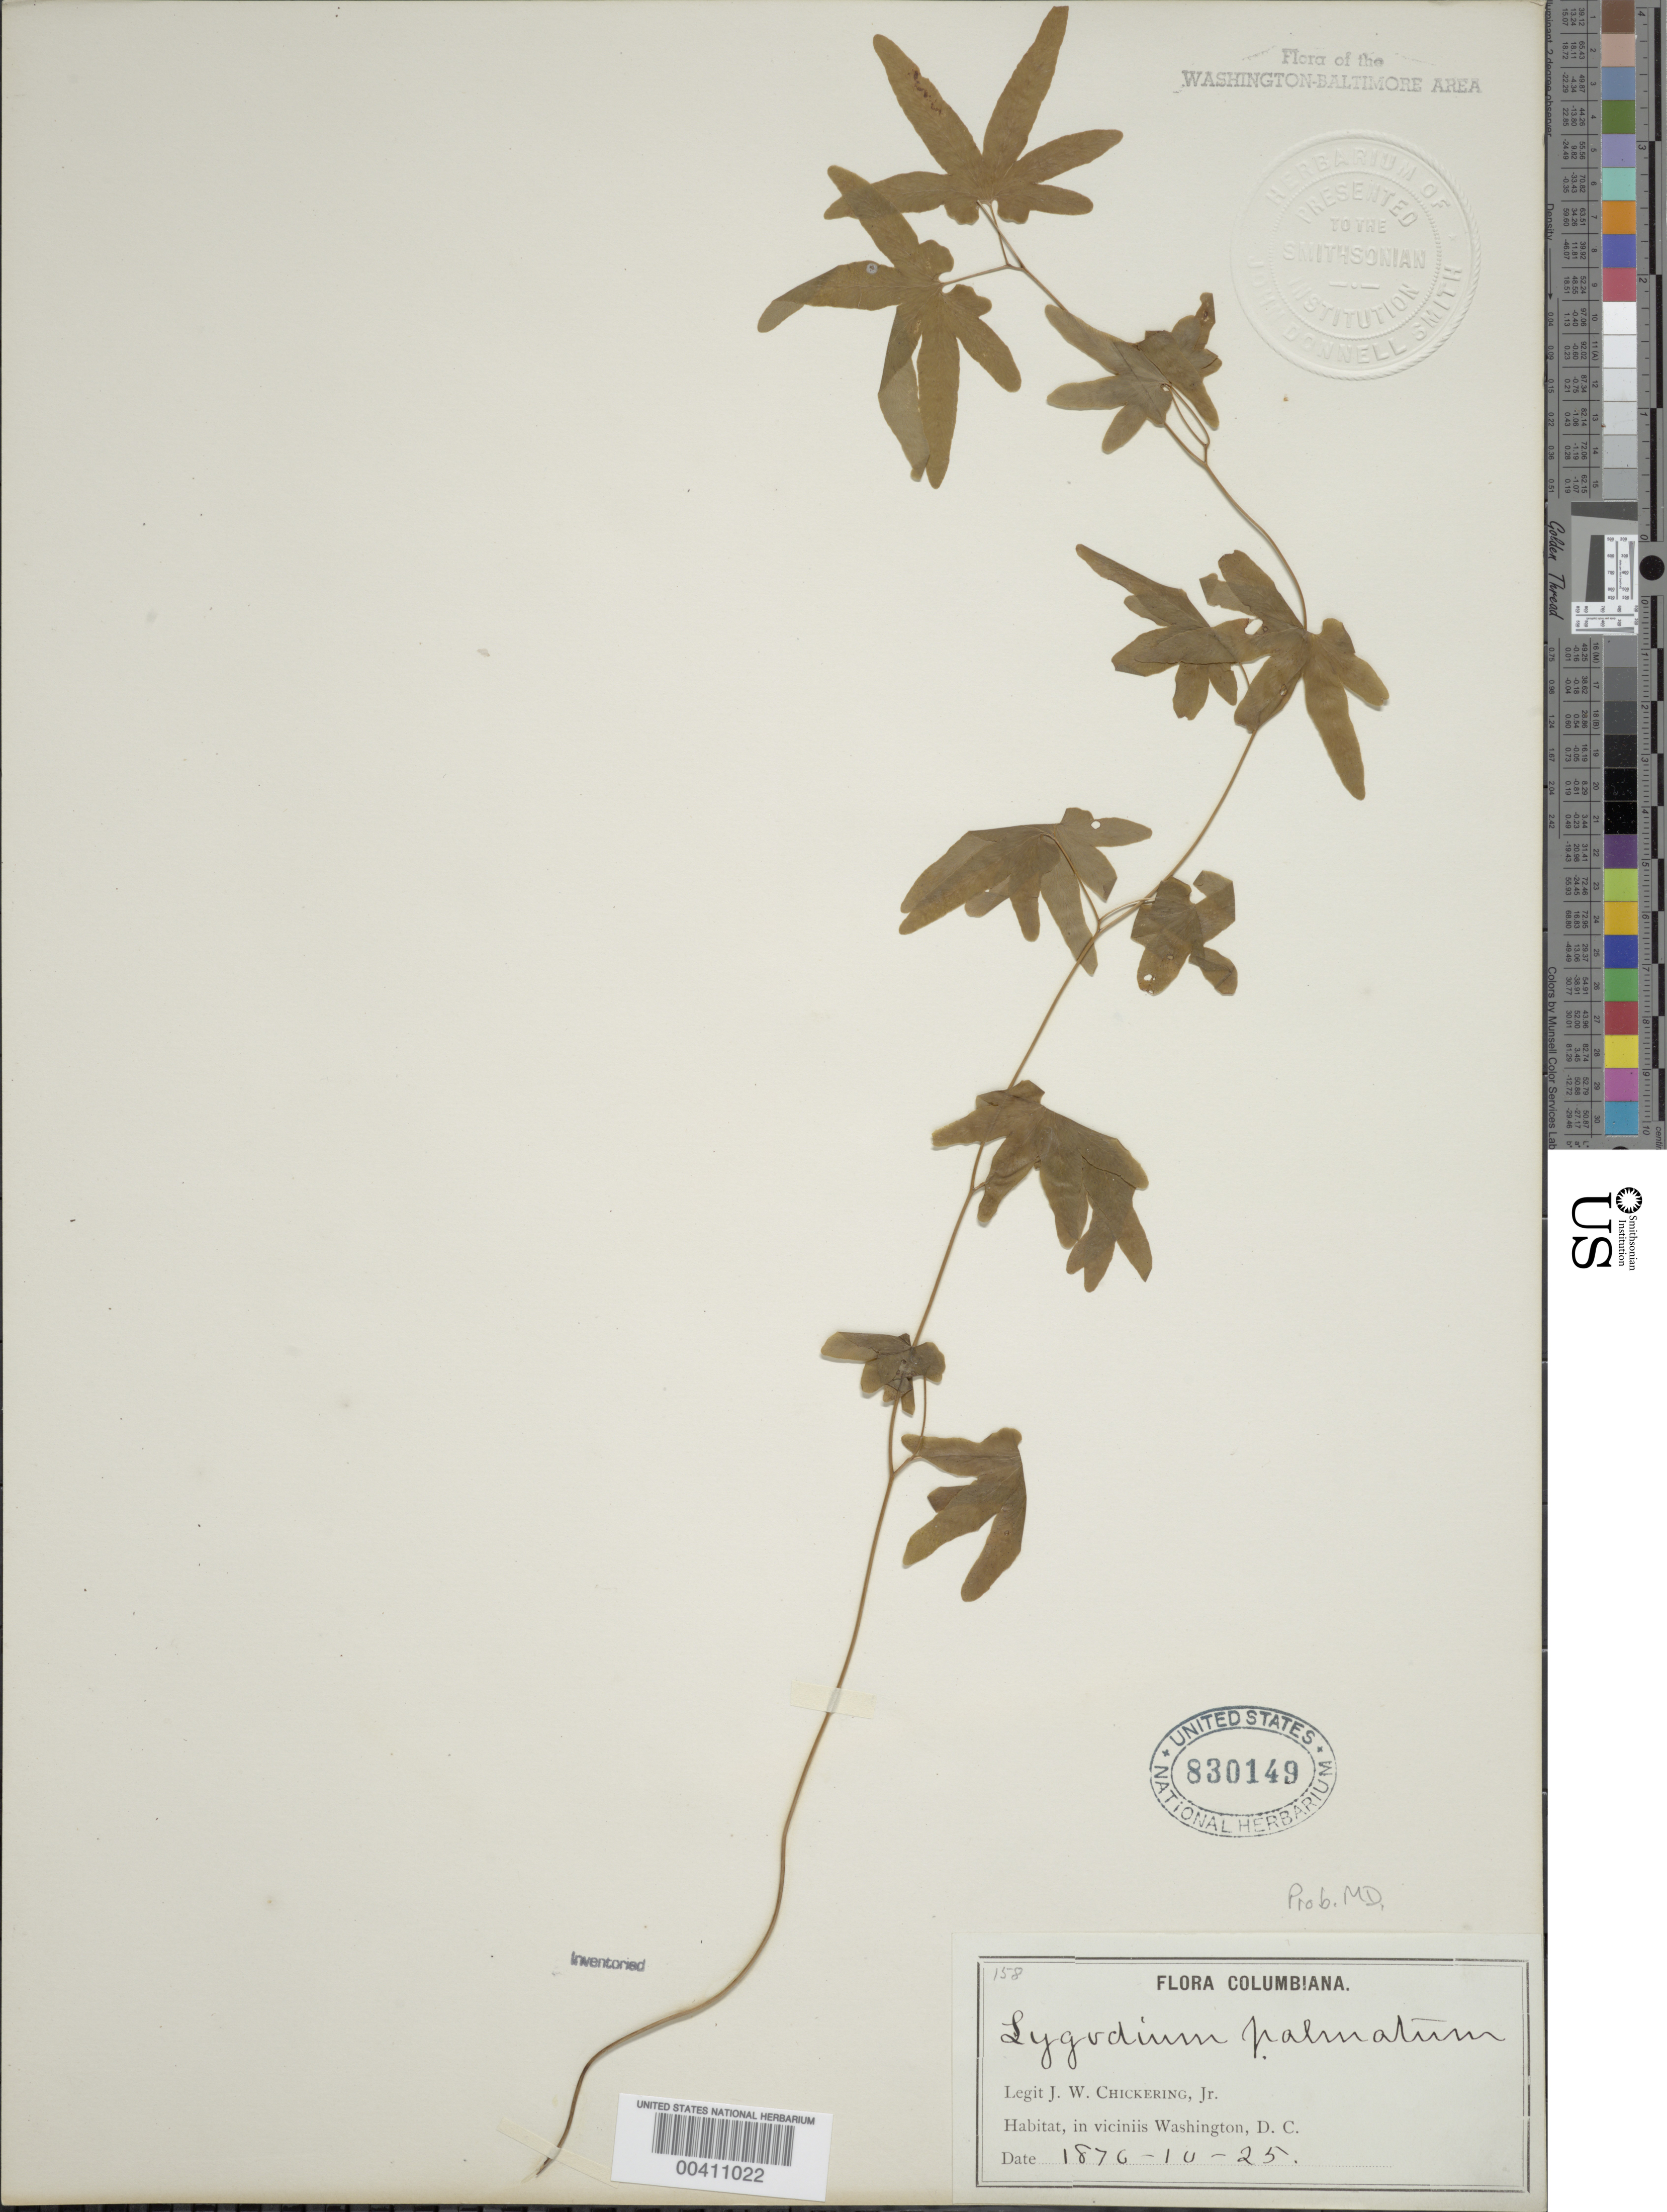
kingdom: Plantae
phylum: Tracheophyta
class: Polypodiopsida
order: Schizaeales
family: Lygodiaceae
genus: Lygodium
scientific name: Lygodium palmatum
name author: (Bernh.) Sw.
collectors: J. W. Chickering Jr.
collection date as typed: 25 Oct 1870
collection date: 1870-10-25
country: United States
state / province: Maryland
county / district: Washington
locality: Washington DC vicinity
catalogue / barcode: US 830149